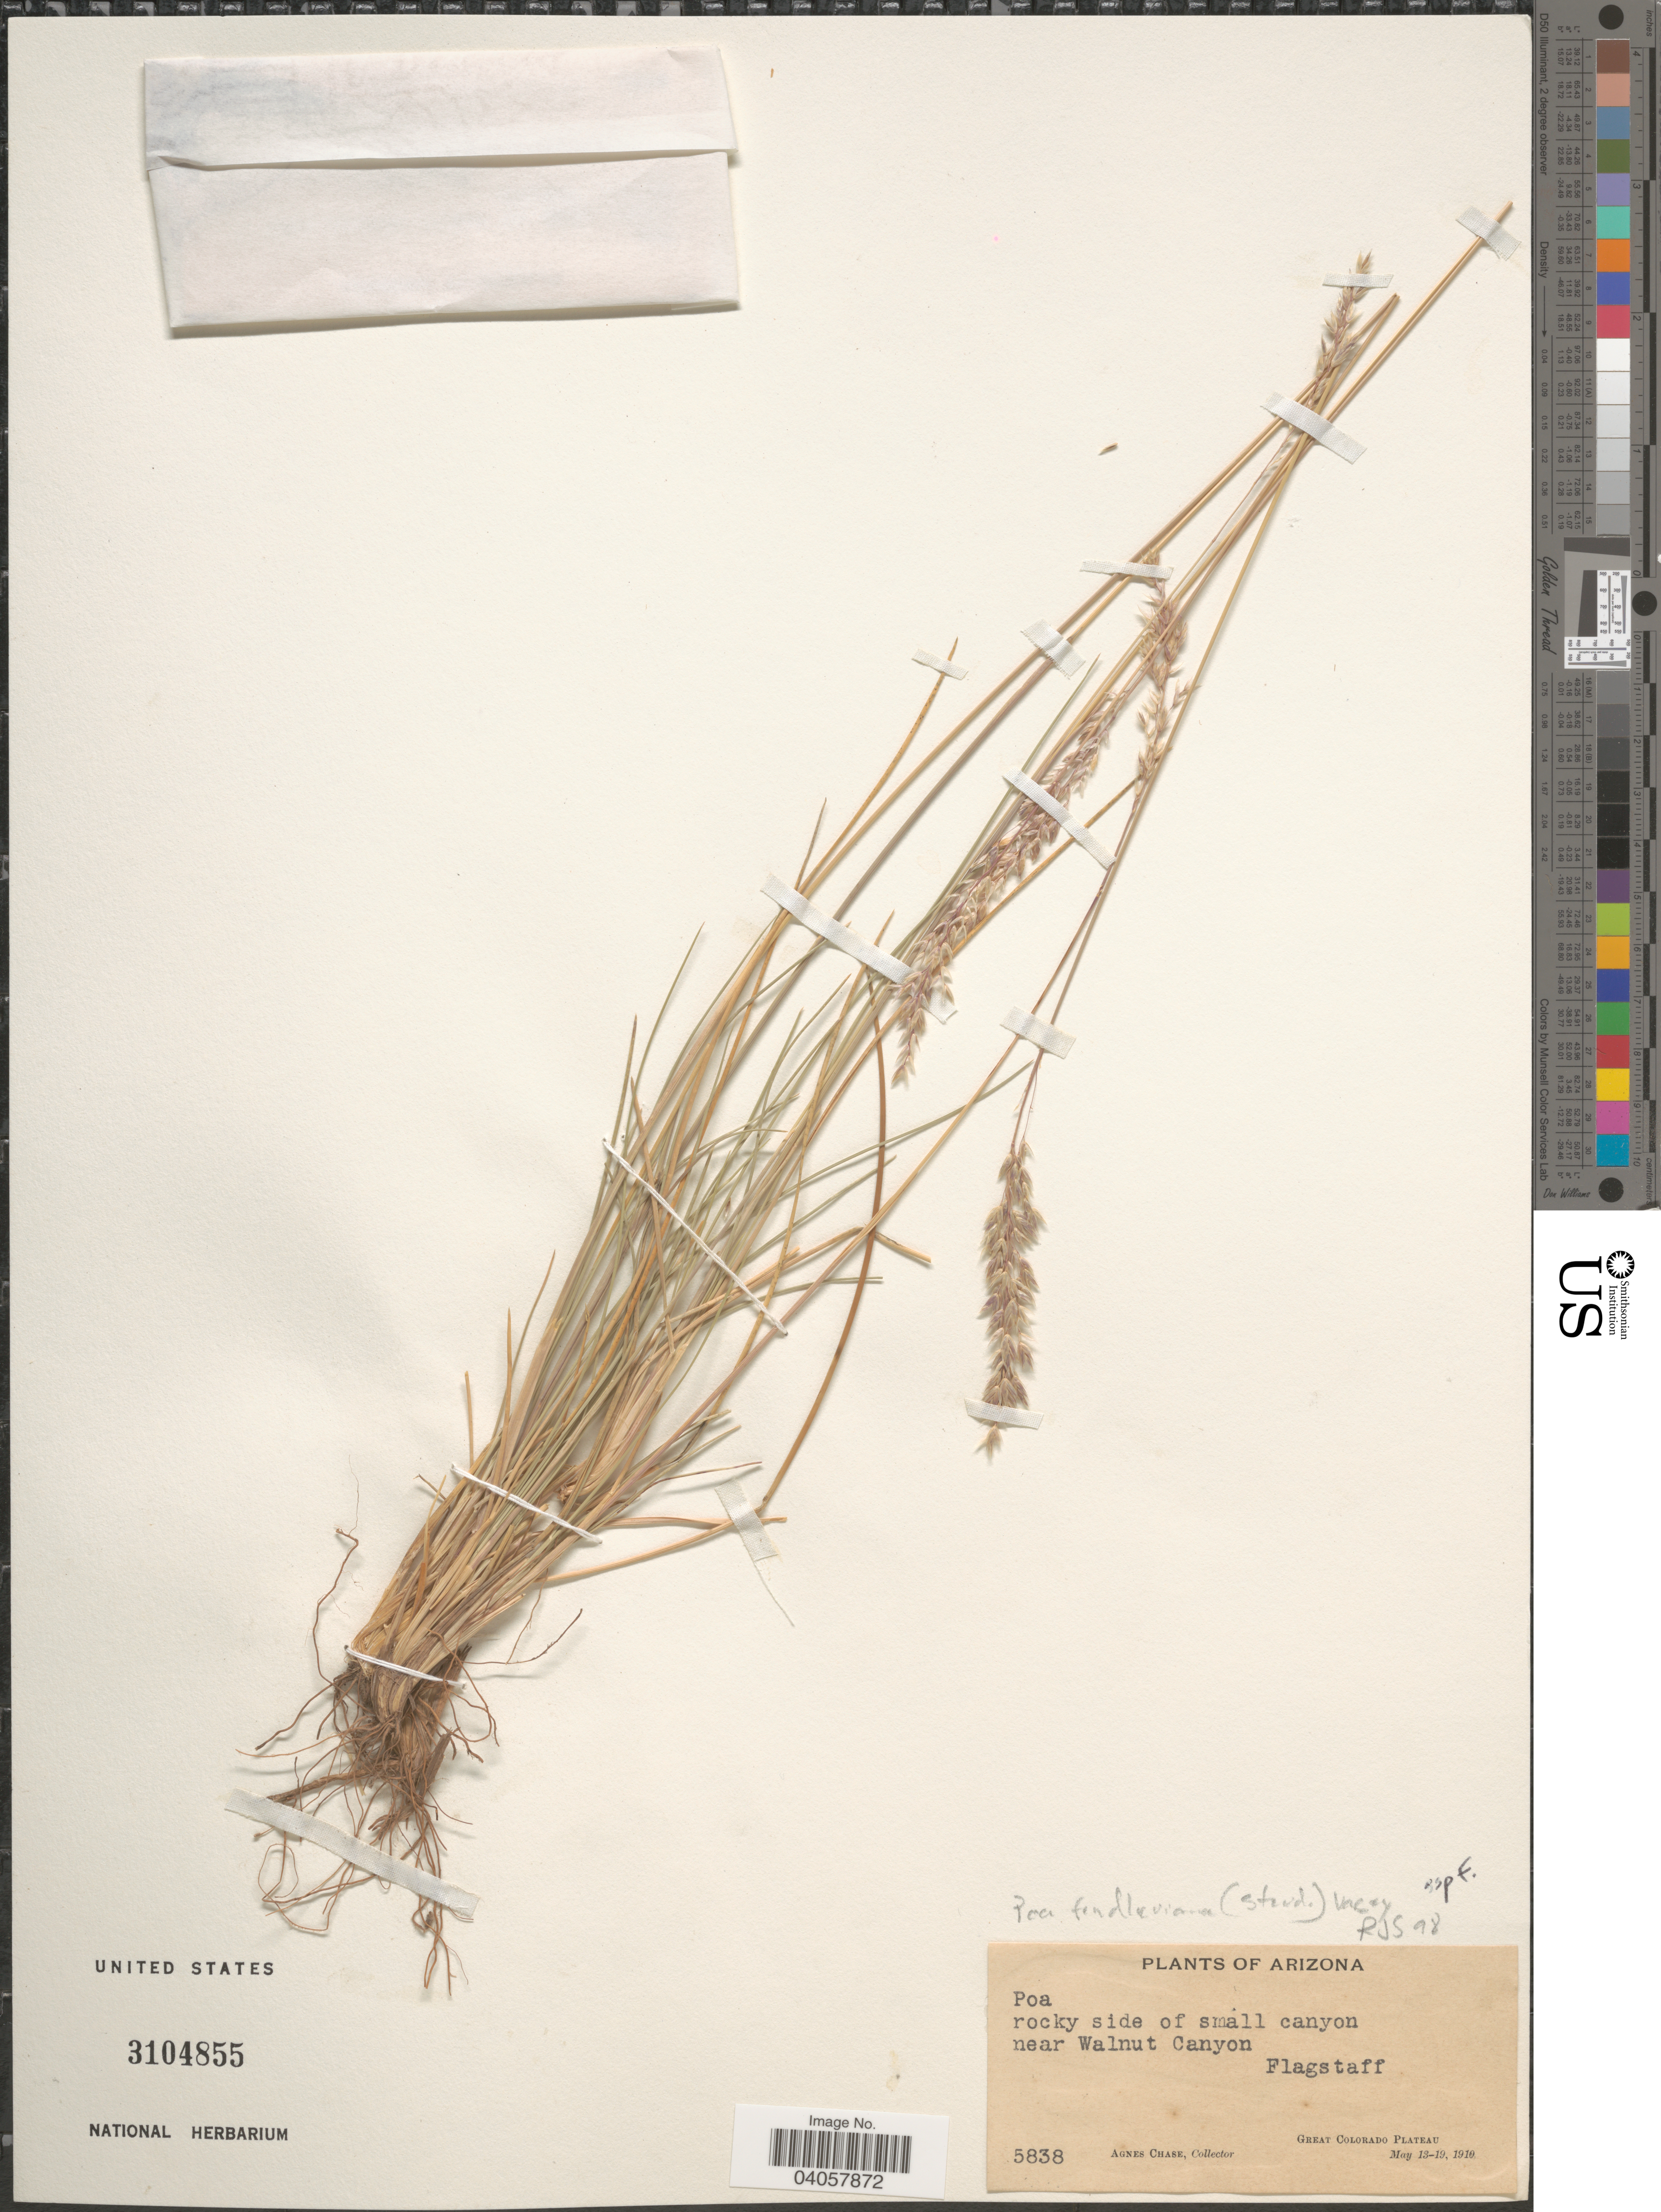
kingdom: Plantae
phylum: Tracheophyta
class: Liliopsida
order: Poales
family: Poaceae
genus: Poa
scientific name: Poa fendleriana subsp. fendleriana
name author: (Steud.) Vasey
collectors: A. Chase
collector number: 5838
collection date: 1910-05-13/1910-05-19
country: United States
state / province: Arizona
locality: Rocky side of small canyon near Walnut Canyon. Flagstaff. Great Colorado Plateau.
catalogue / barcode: US 3104855